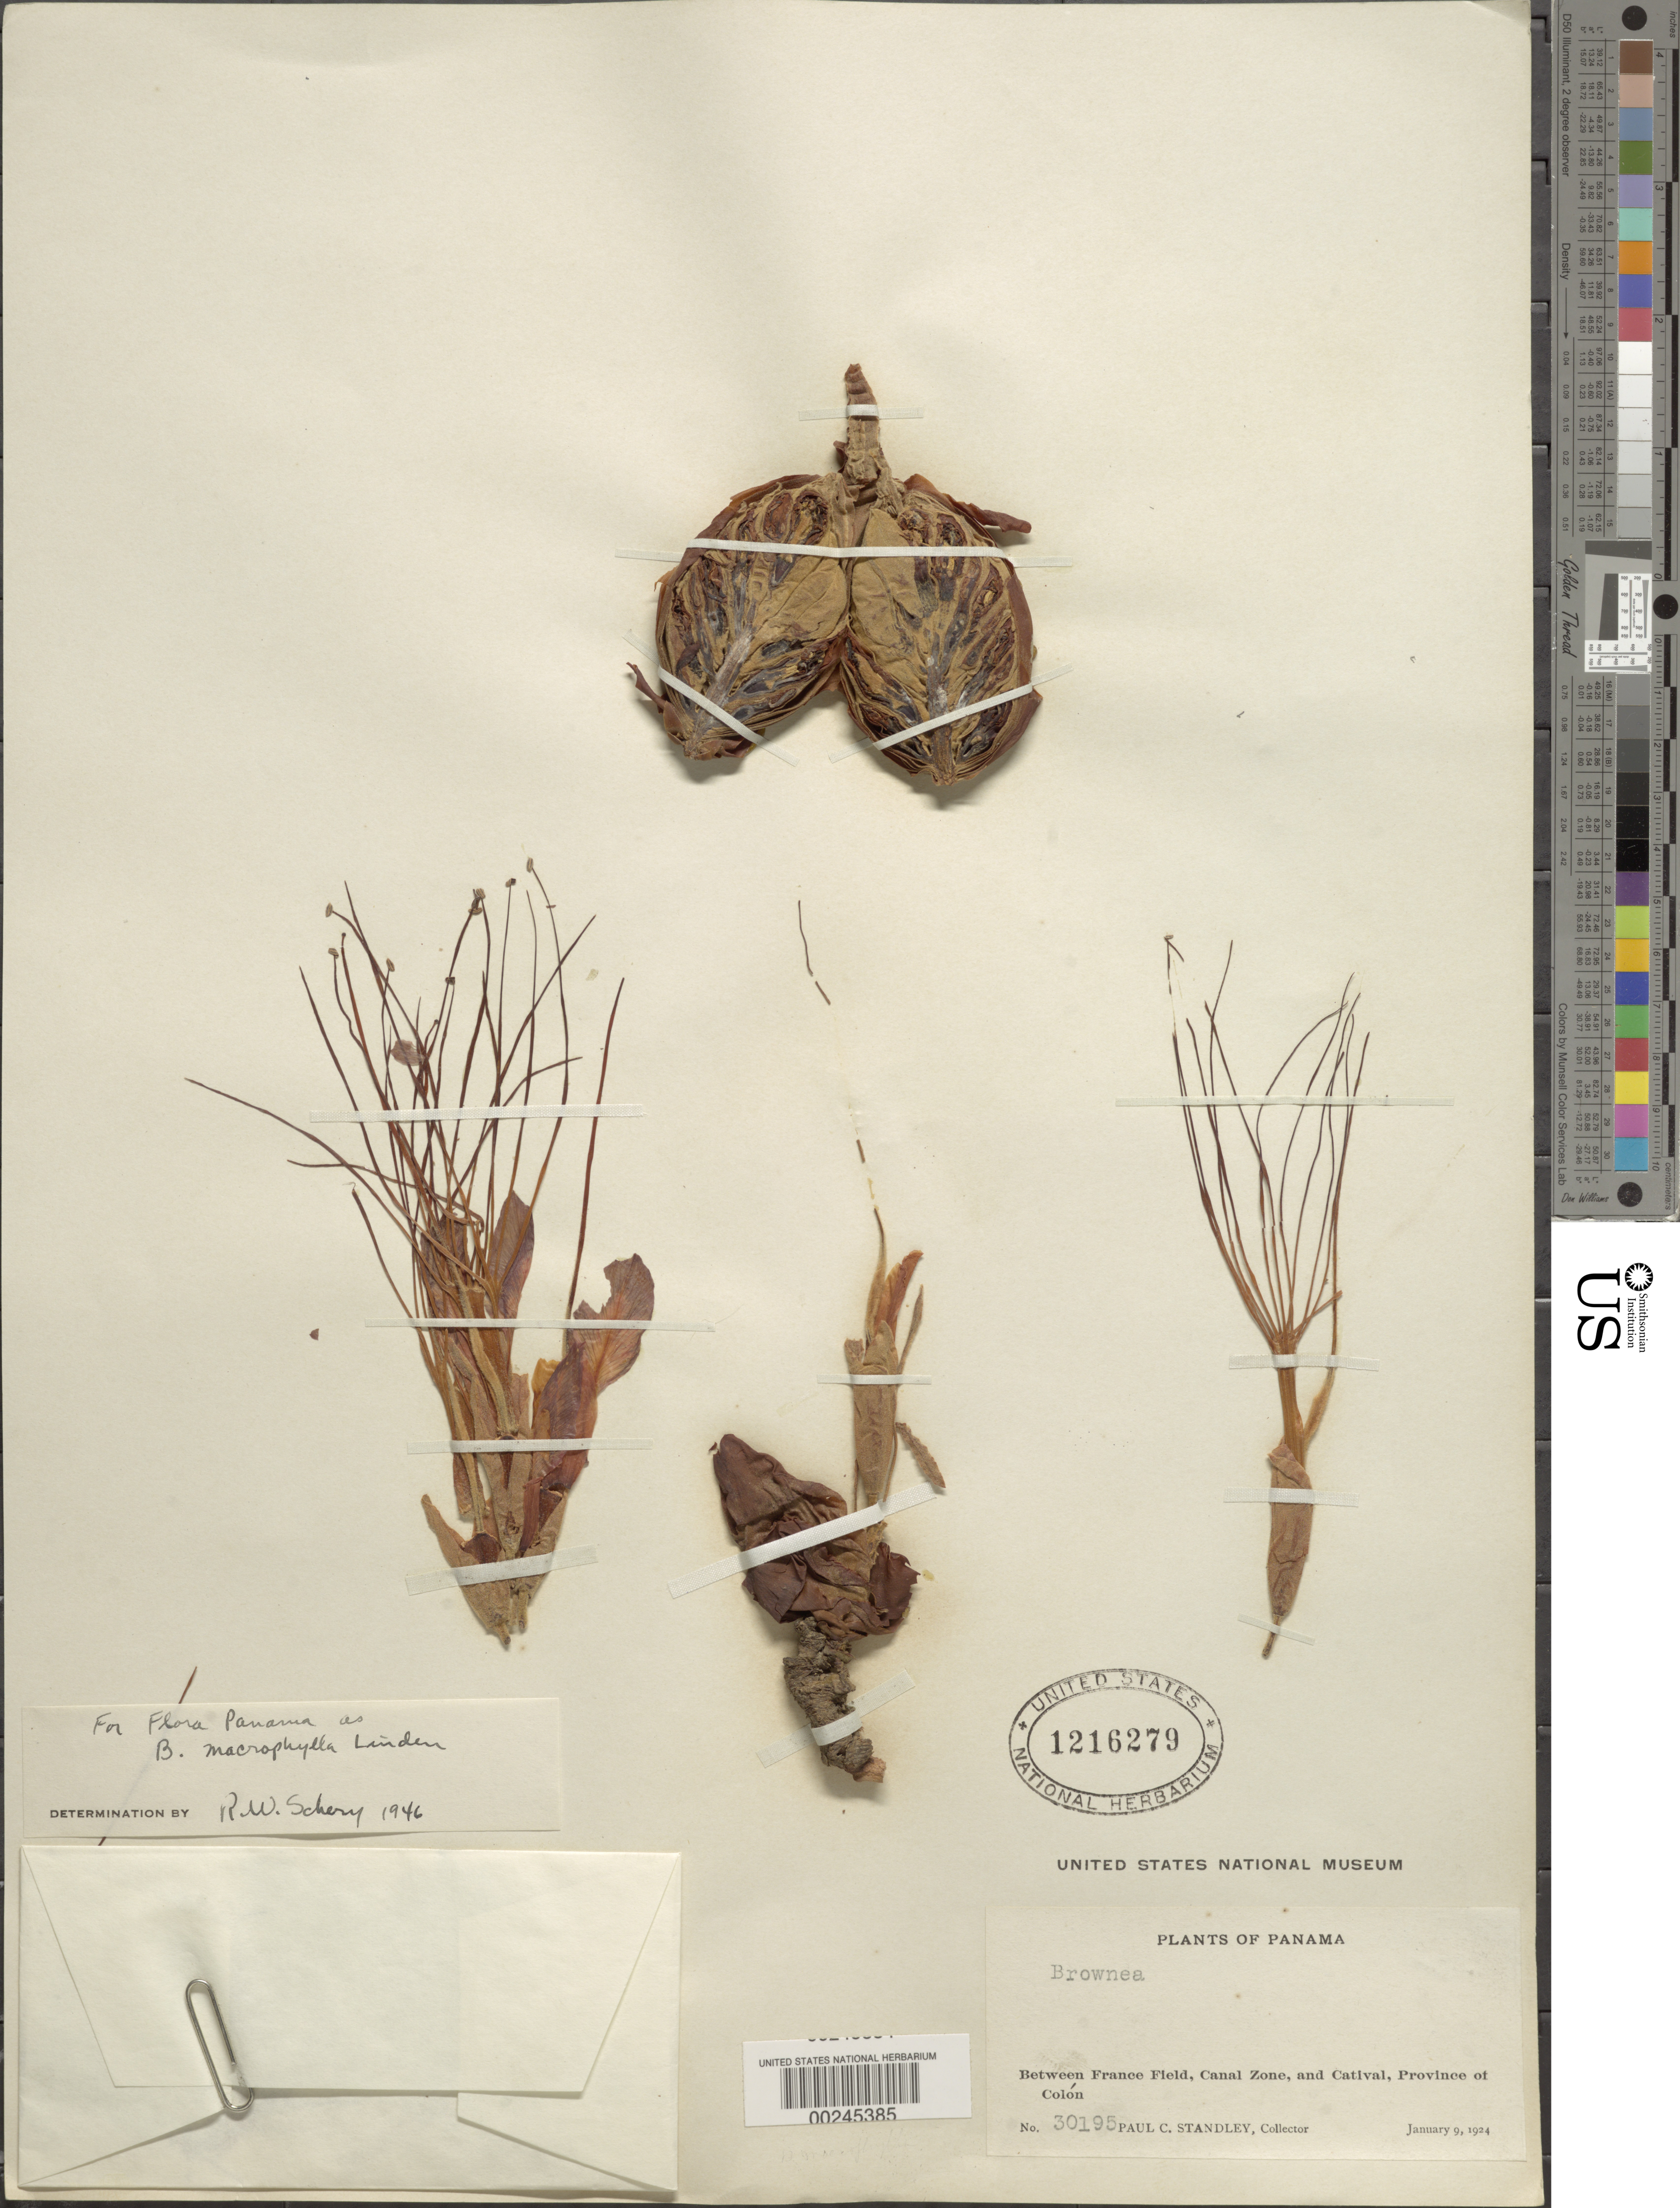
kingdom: Plantae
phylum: Tracheophyta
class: Magnoliopsida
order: Fabales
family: Fabaceae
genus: Brownea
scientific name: Brownea macrophylla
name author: B.L. Linden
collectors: P. C. Standley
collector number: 30195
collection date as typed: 09 Jan 1924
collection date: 1924-01-09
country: Panama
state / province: Colón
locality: Between France Field, Canal Zone, and Catival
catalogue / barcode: US 1216279